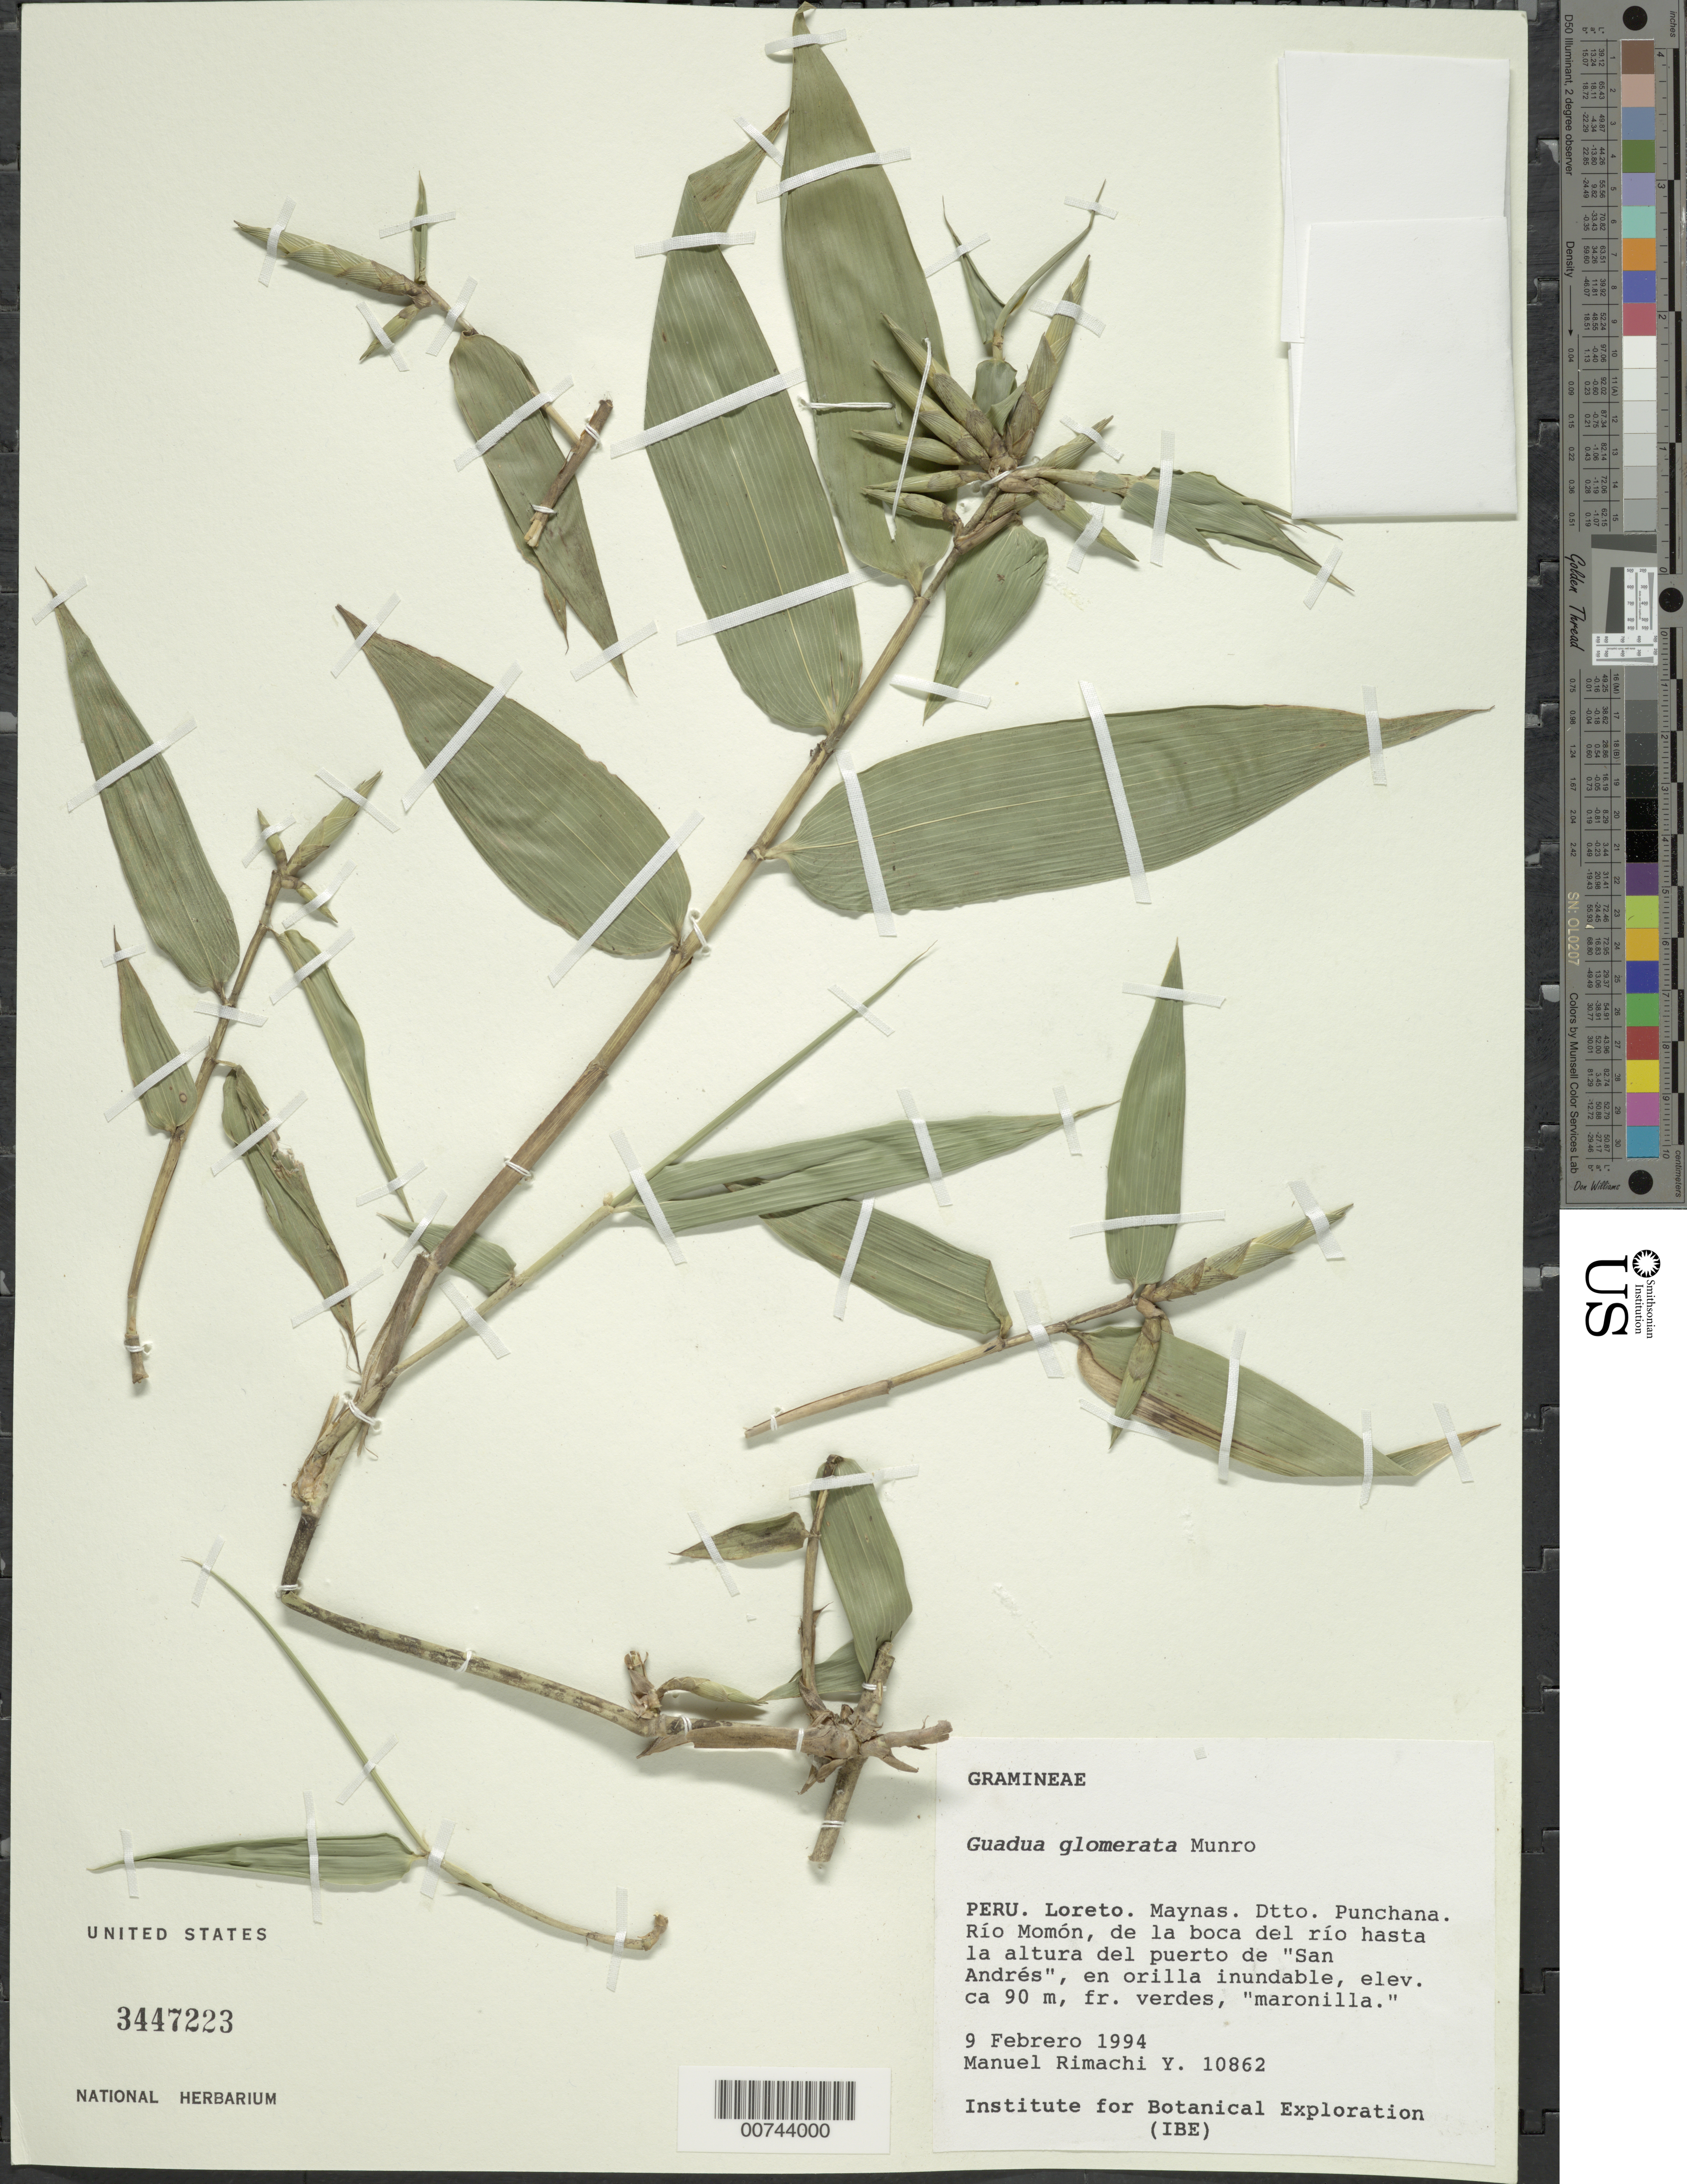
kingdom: Plantae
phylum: Tracheophyta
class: Liliopsida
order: Poales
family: Poaceae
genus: Guadua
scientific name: Guadua glomerata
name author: Munro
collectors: M. Rimachi Y.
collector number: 10862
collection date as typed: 09 Feb 1994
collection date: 1994-02-09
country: Peru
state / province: Loreto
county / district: Maynas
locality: Punchana, Rio Momon.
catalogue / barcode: US 3447223